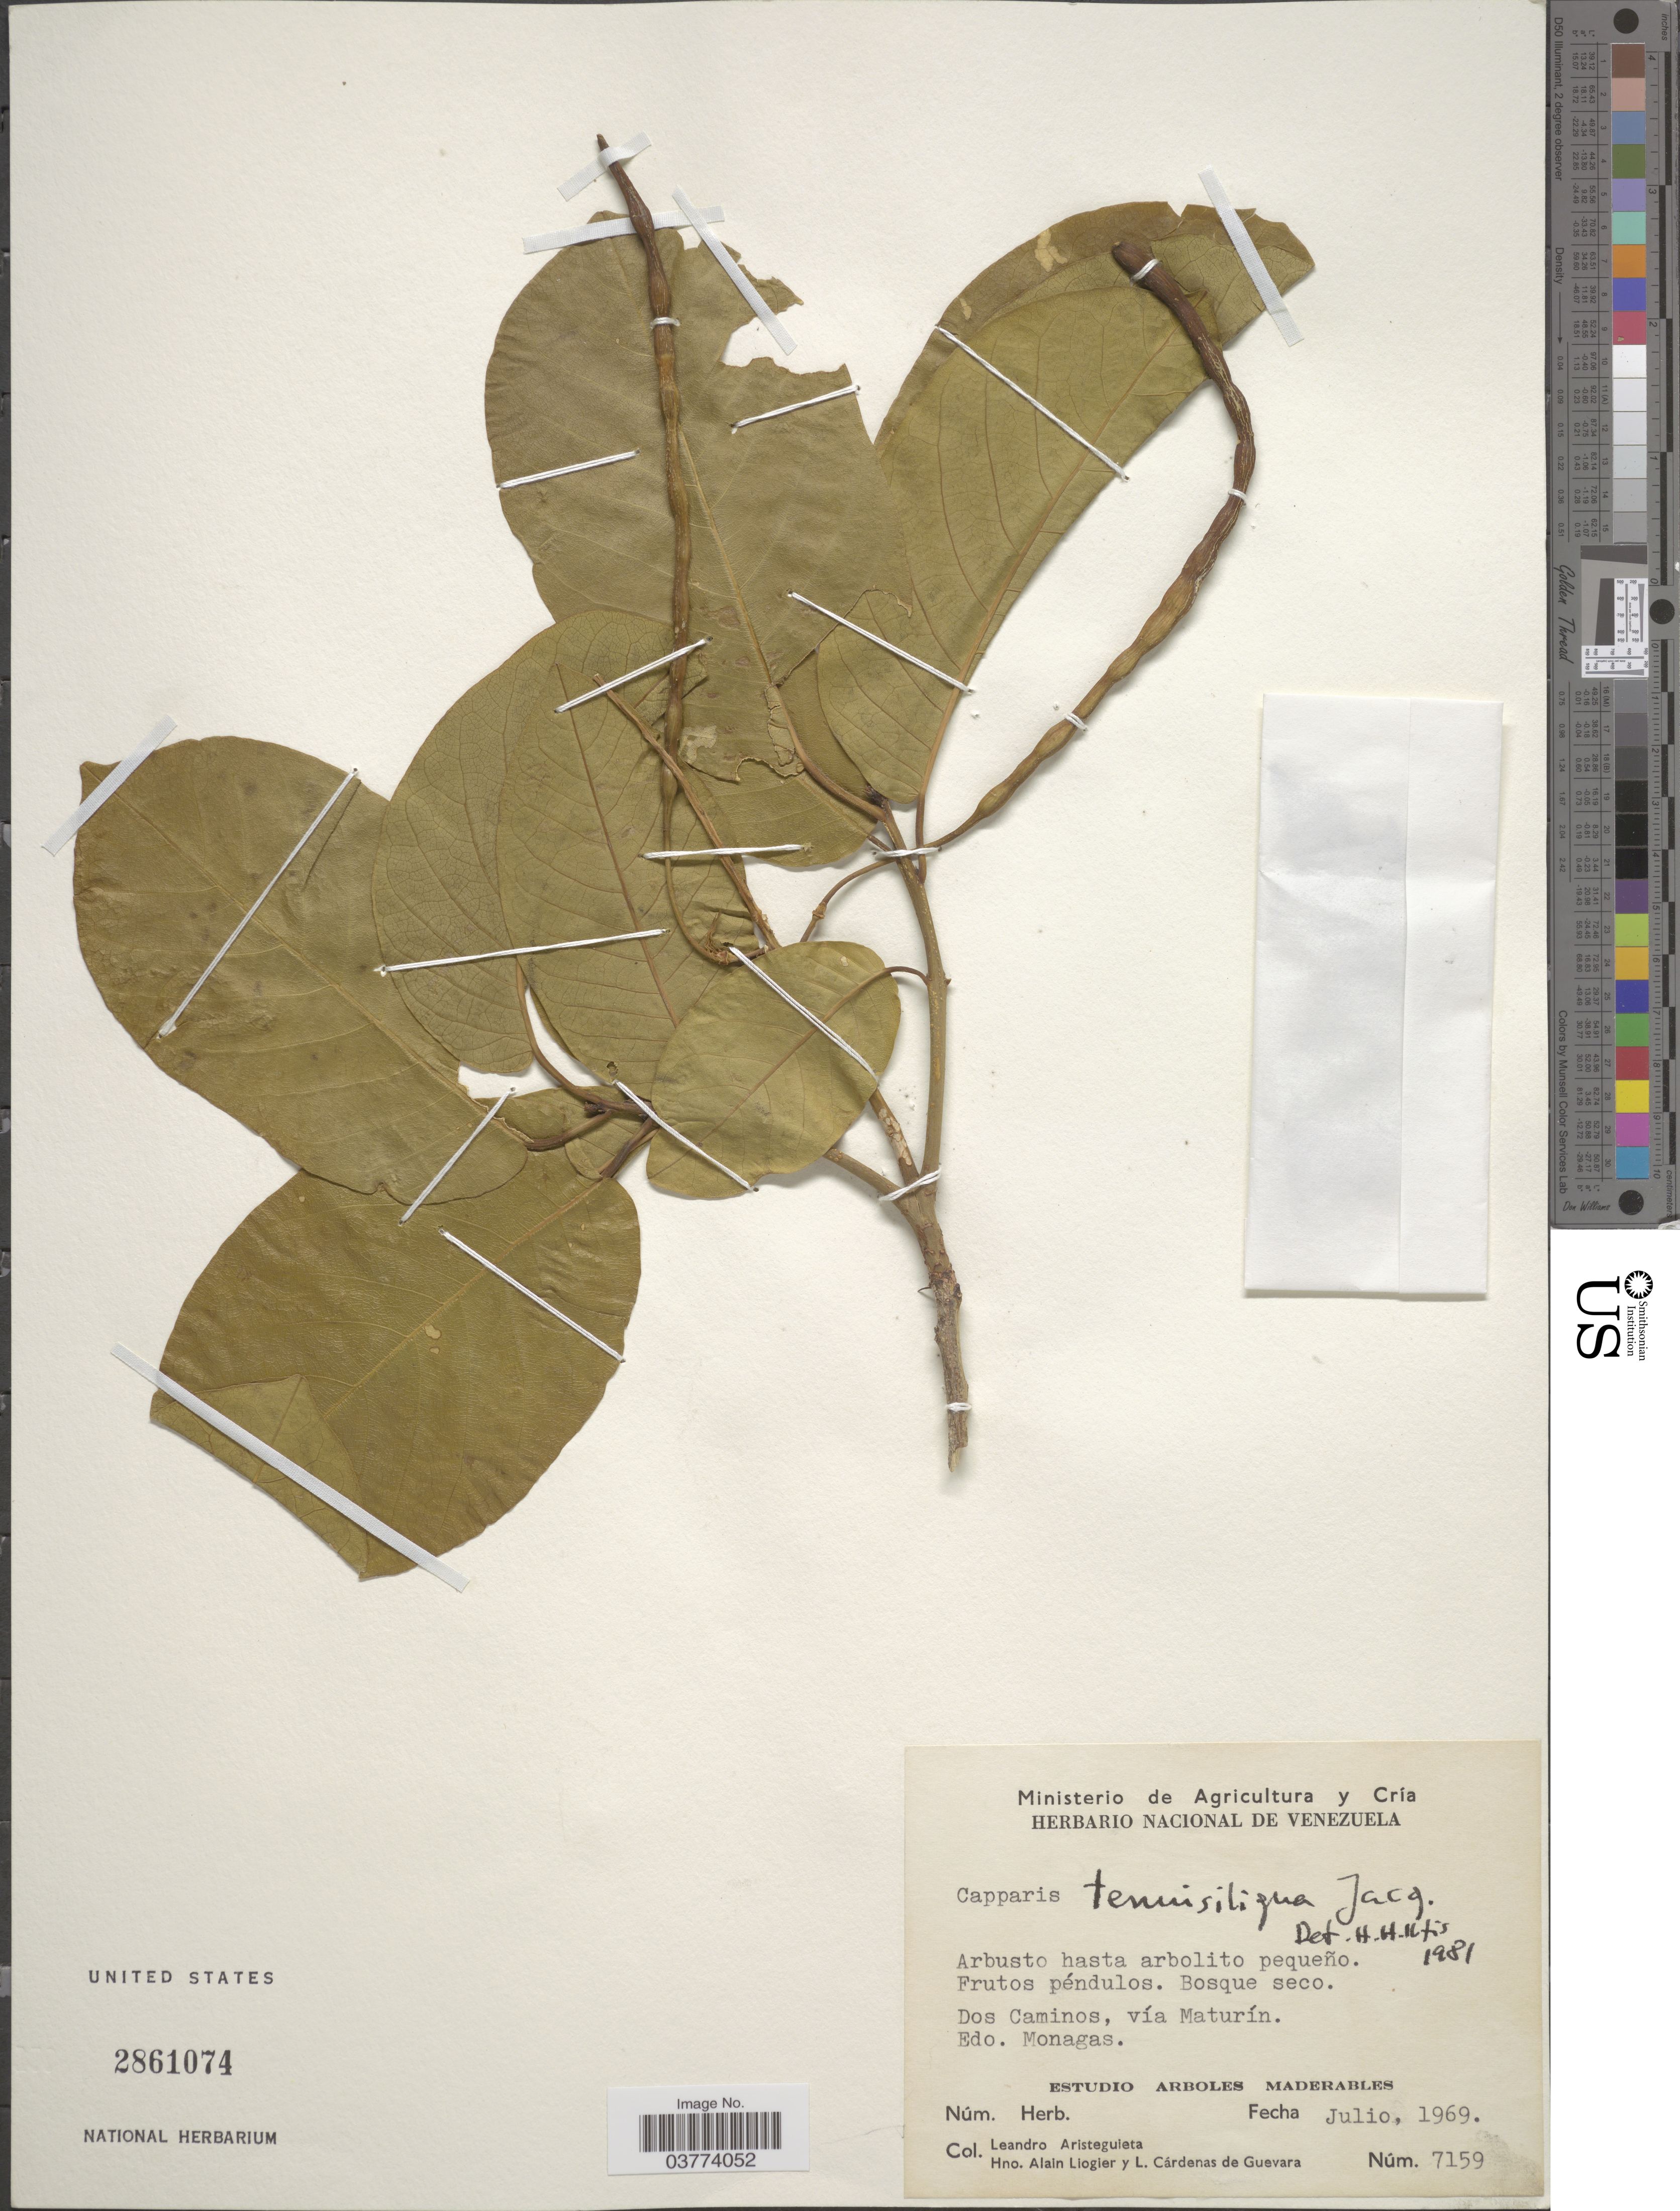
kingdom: Plantae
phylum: Tracheophyta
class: Magnoliopsida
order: Brassicales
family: Capparaceae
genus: Monilicarpa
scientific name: Monilicarpa tenuisiliqua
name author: (Jacq.) Cornejo & Iltis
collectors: L. Aristeguieta, H. Liogier & L. De Guevara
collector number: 7159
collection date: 1969-07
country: Venezuela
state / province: Monagas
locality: Dos Caminos, vía Maturín. Edo. Monagas.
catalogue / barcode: US 2861074